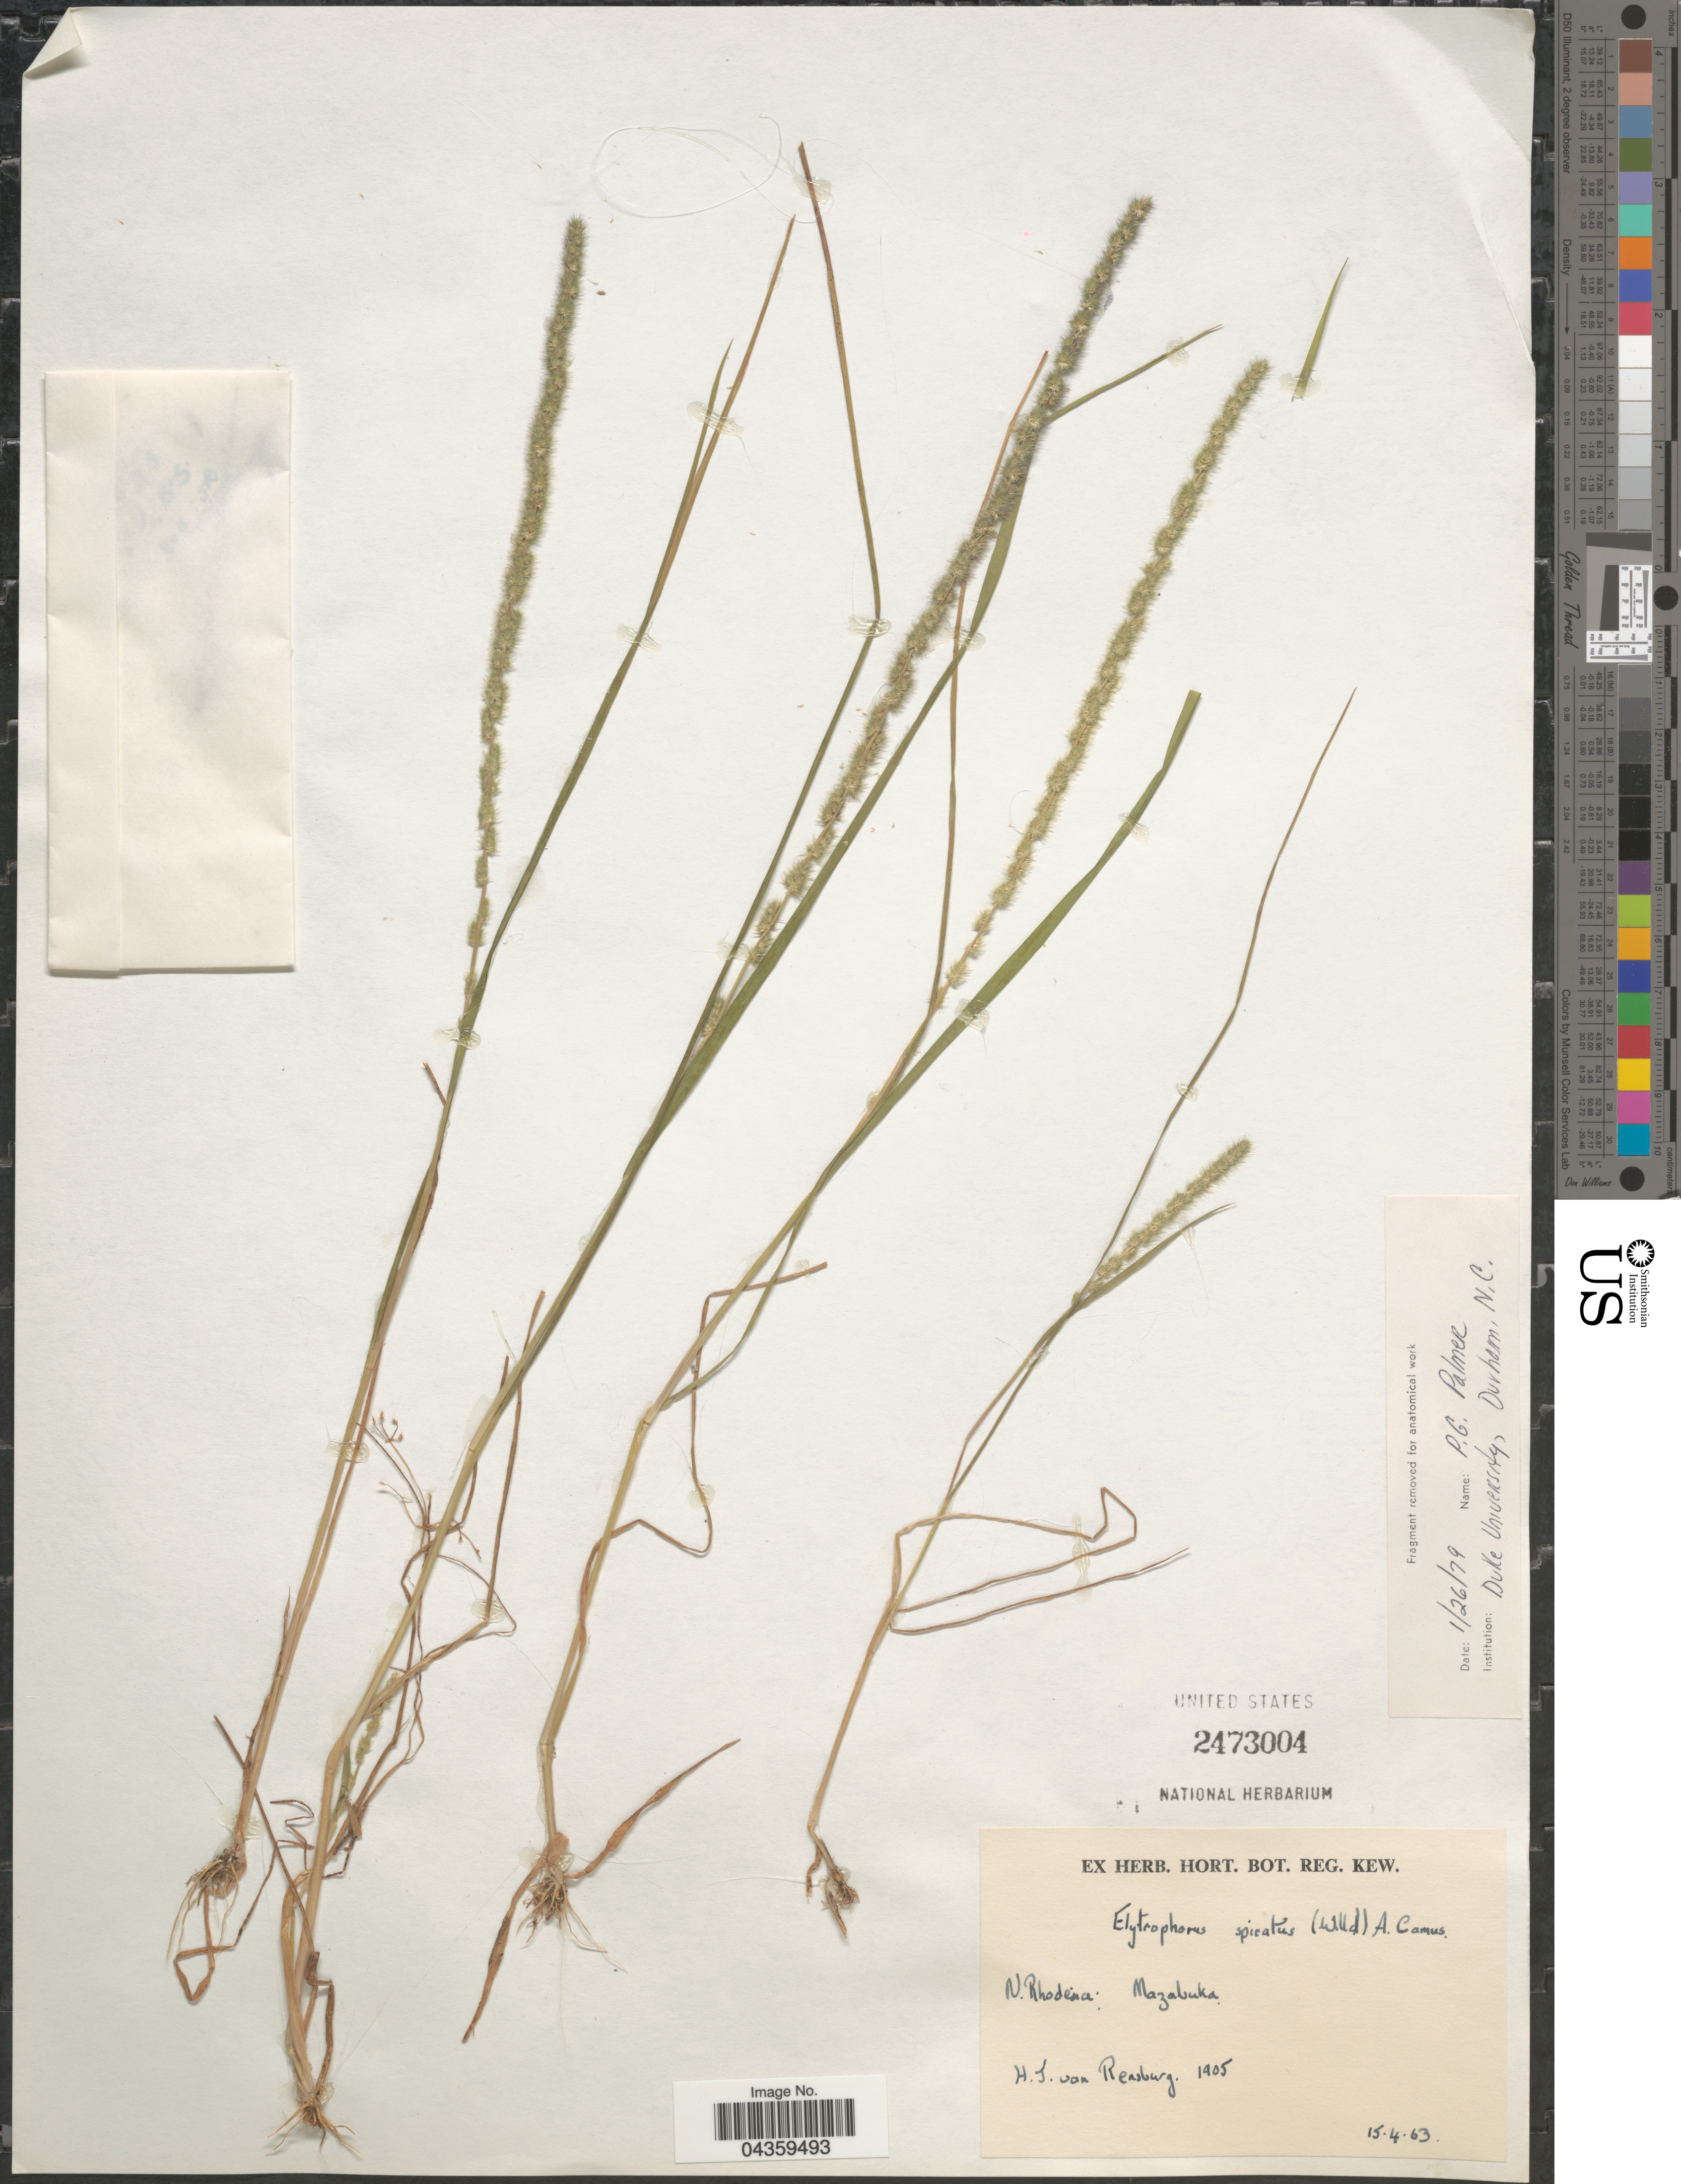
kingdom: Plantae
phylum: Tracheophyta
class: Liliopsida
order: Poales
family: Poaceae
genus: Elytrophorus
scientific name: Elytrophorus spicatus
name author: (Willd.) A. Camus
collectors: H. van Rensburg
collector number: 1905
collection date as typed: Transcribed d/m/y: 15/4/63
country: Zambia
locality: N.Rhodesia: Mazabuka.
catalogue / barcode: US 2473004